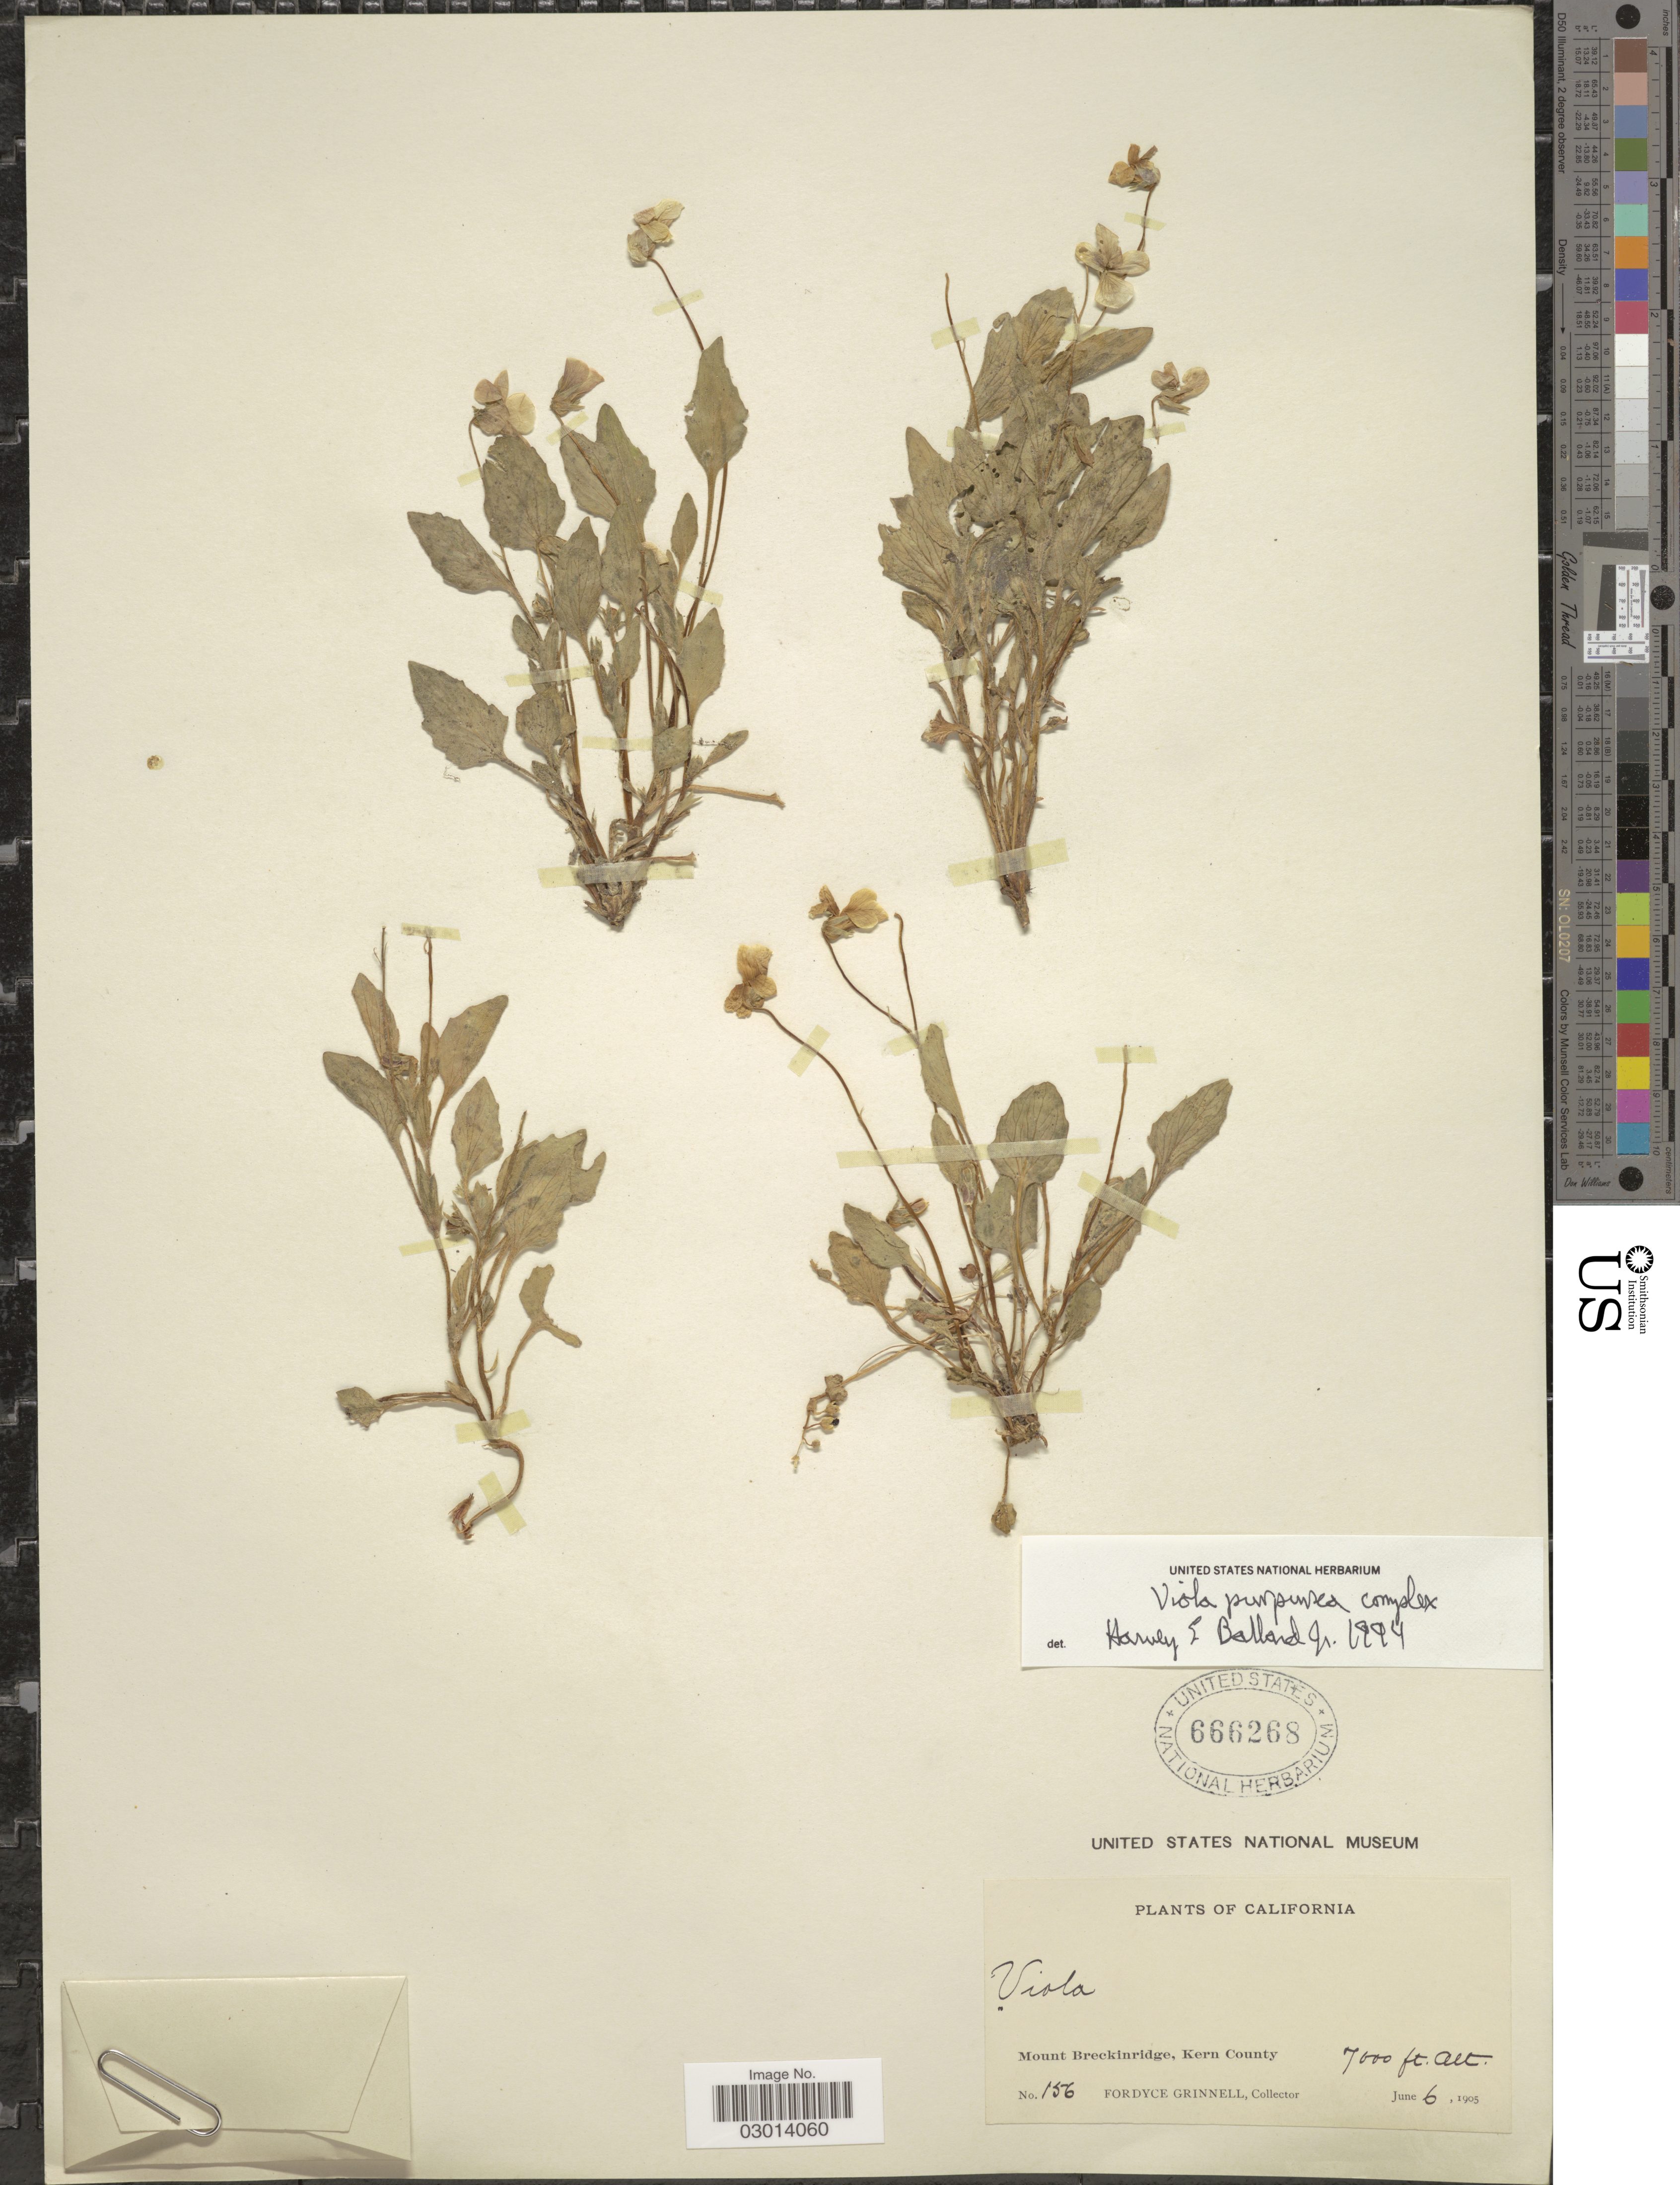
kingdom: Plantae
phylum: Tracheophyta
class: Magnoliopsida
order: Malpighiales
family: Violaceae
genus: Viola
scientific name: Viola purpurea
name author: Kellogg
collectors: F. Grinnell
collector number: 156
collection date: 1905-06-06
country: United States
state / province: California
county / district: Kern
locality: Mount Breckinridge, Kern County.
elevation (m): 2134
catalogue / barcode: US 666268